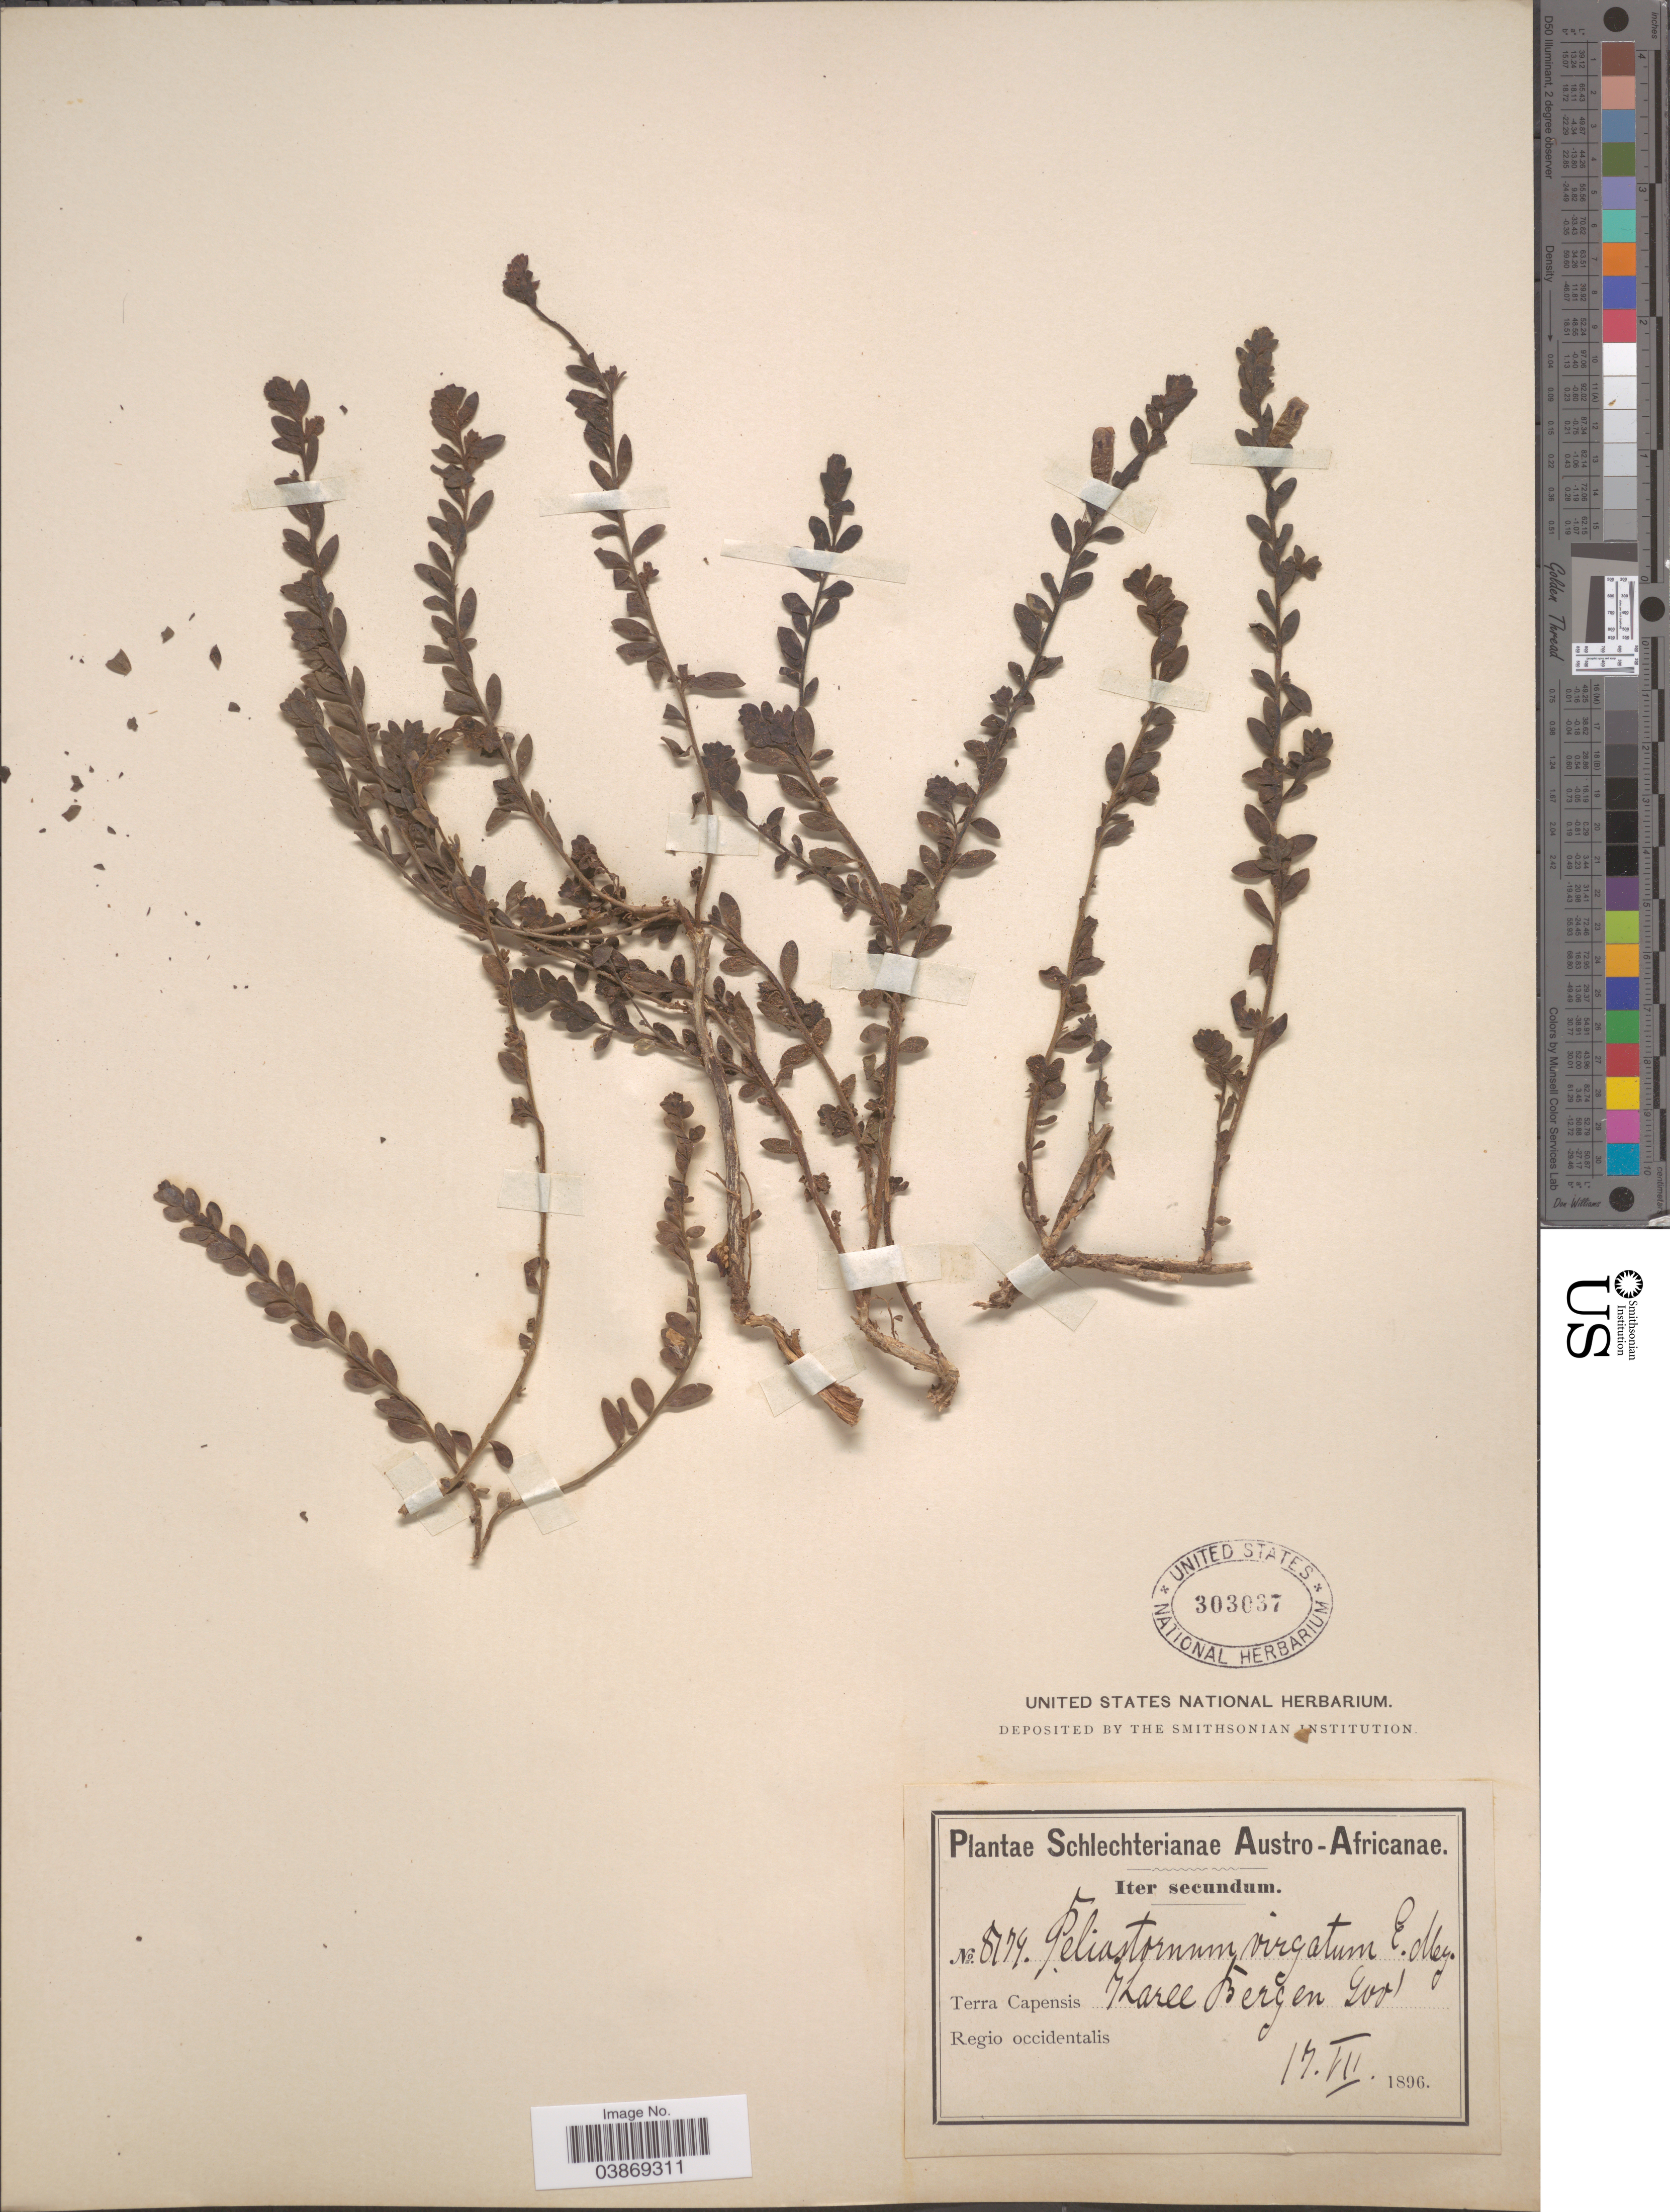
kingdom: Plantae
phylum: Tracheophyta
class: Magnoliopsida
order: Lamiales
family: Scrophulariaceae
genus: Peliostomum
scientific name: Peliostomum virgatum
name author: E. Mey. ex Benth.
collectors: Schlechter, --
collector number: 8174*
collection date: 1896-07-17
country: South Africa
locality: Austro-Africanae. Terra Capensis. Regio occidentalis.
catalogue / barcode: US 303037